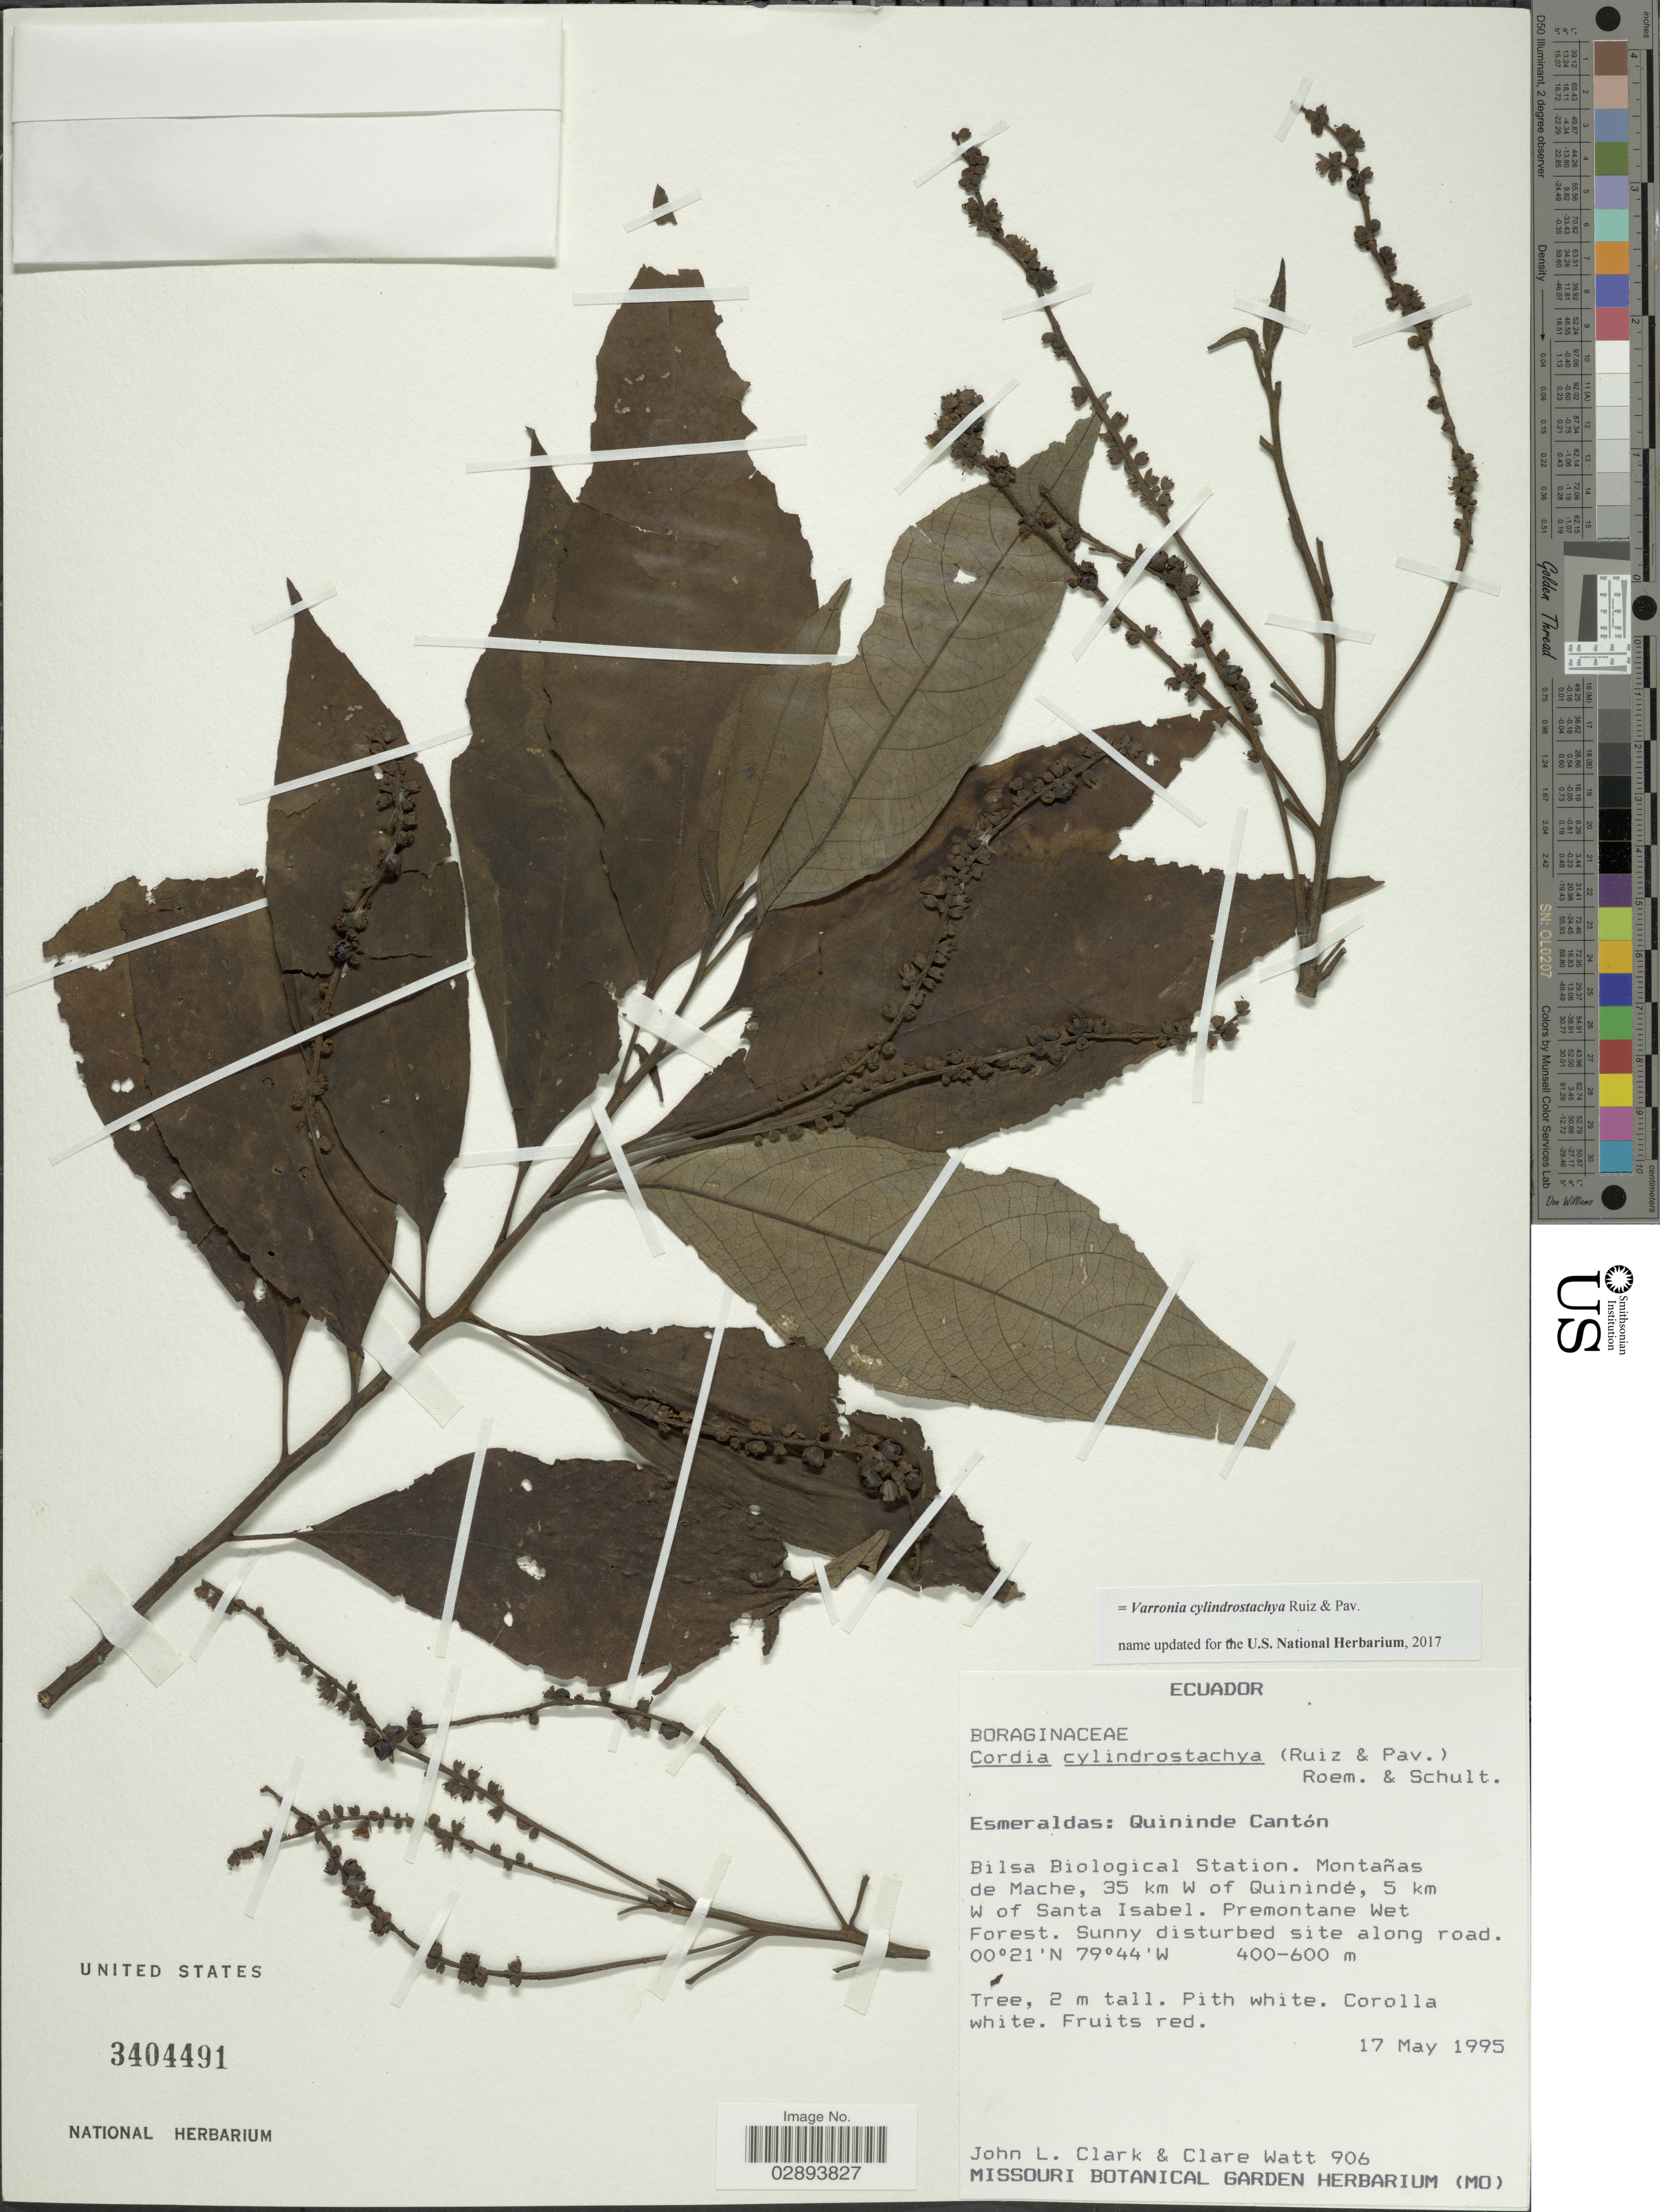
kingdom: Plantae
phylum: Tracheophyta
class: Magnoliopsida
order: Boraginales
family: Cordiaceae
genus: Varronia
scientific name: Varronia cylindrostachya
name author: Ruiz & Pav.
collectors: J. L. Clark & C. Watt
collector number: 906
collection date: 1995-05-17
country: Ecuador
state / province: Esmeraldas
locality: Quininde Cantón, Bilsa Biological Station, Montañas de Mache, 35 km W of Quinindé, 5 km W of Santa Isabel.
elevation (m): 400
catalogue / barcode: US 3404491